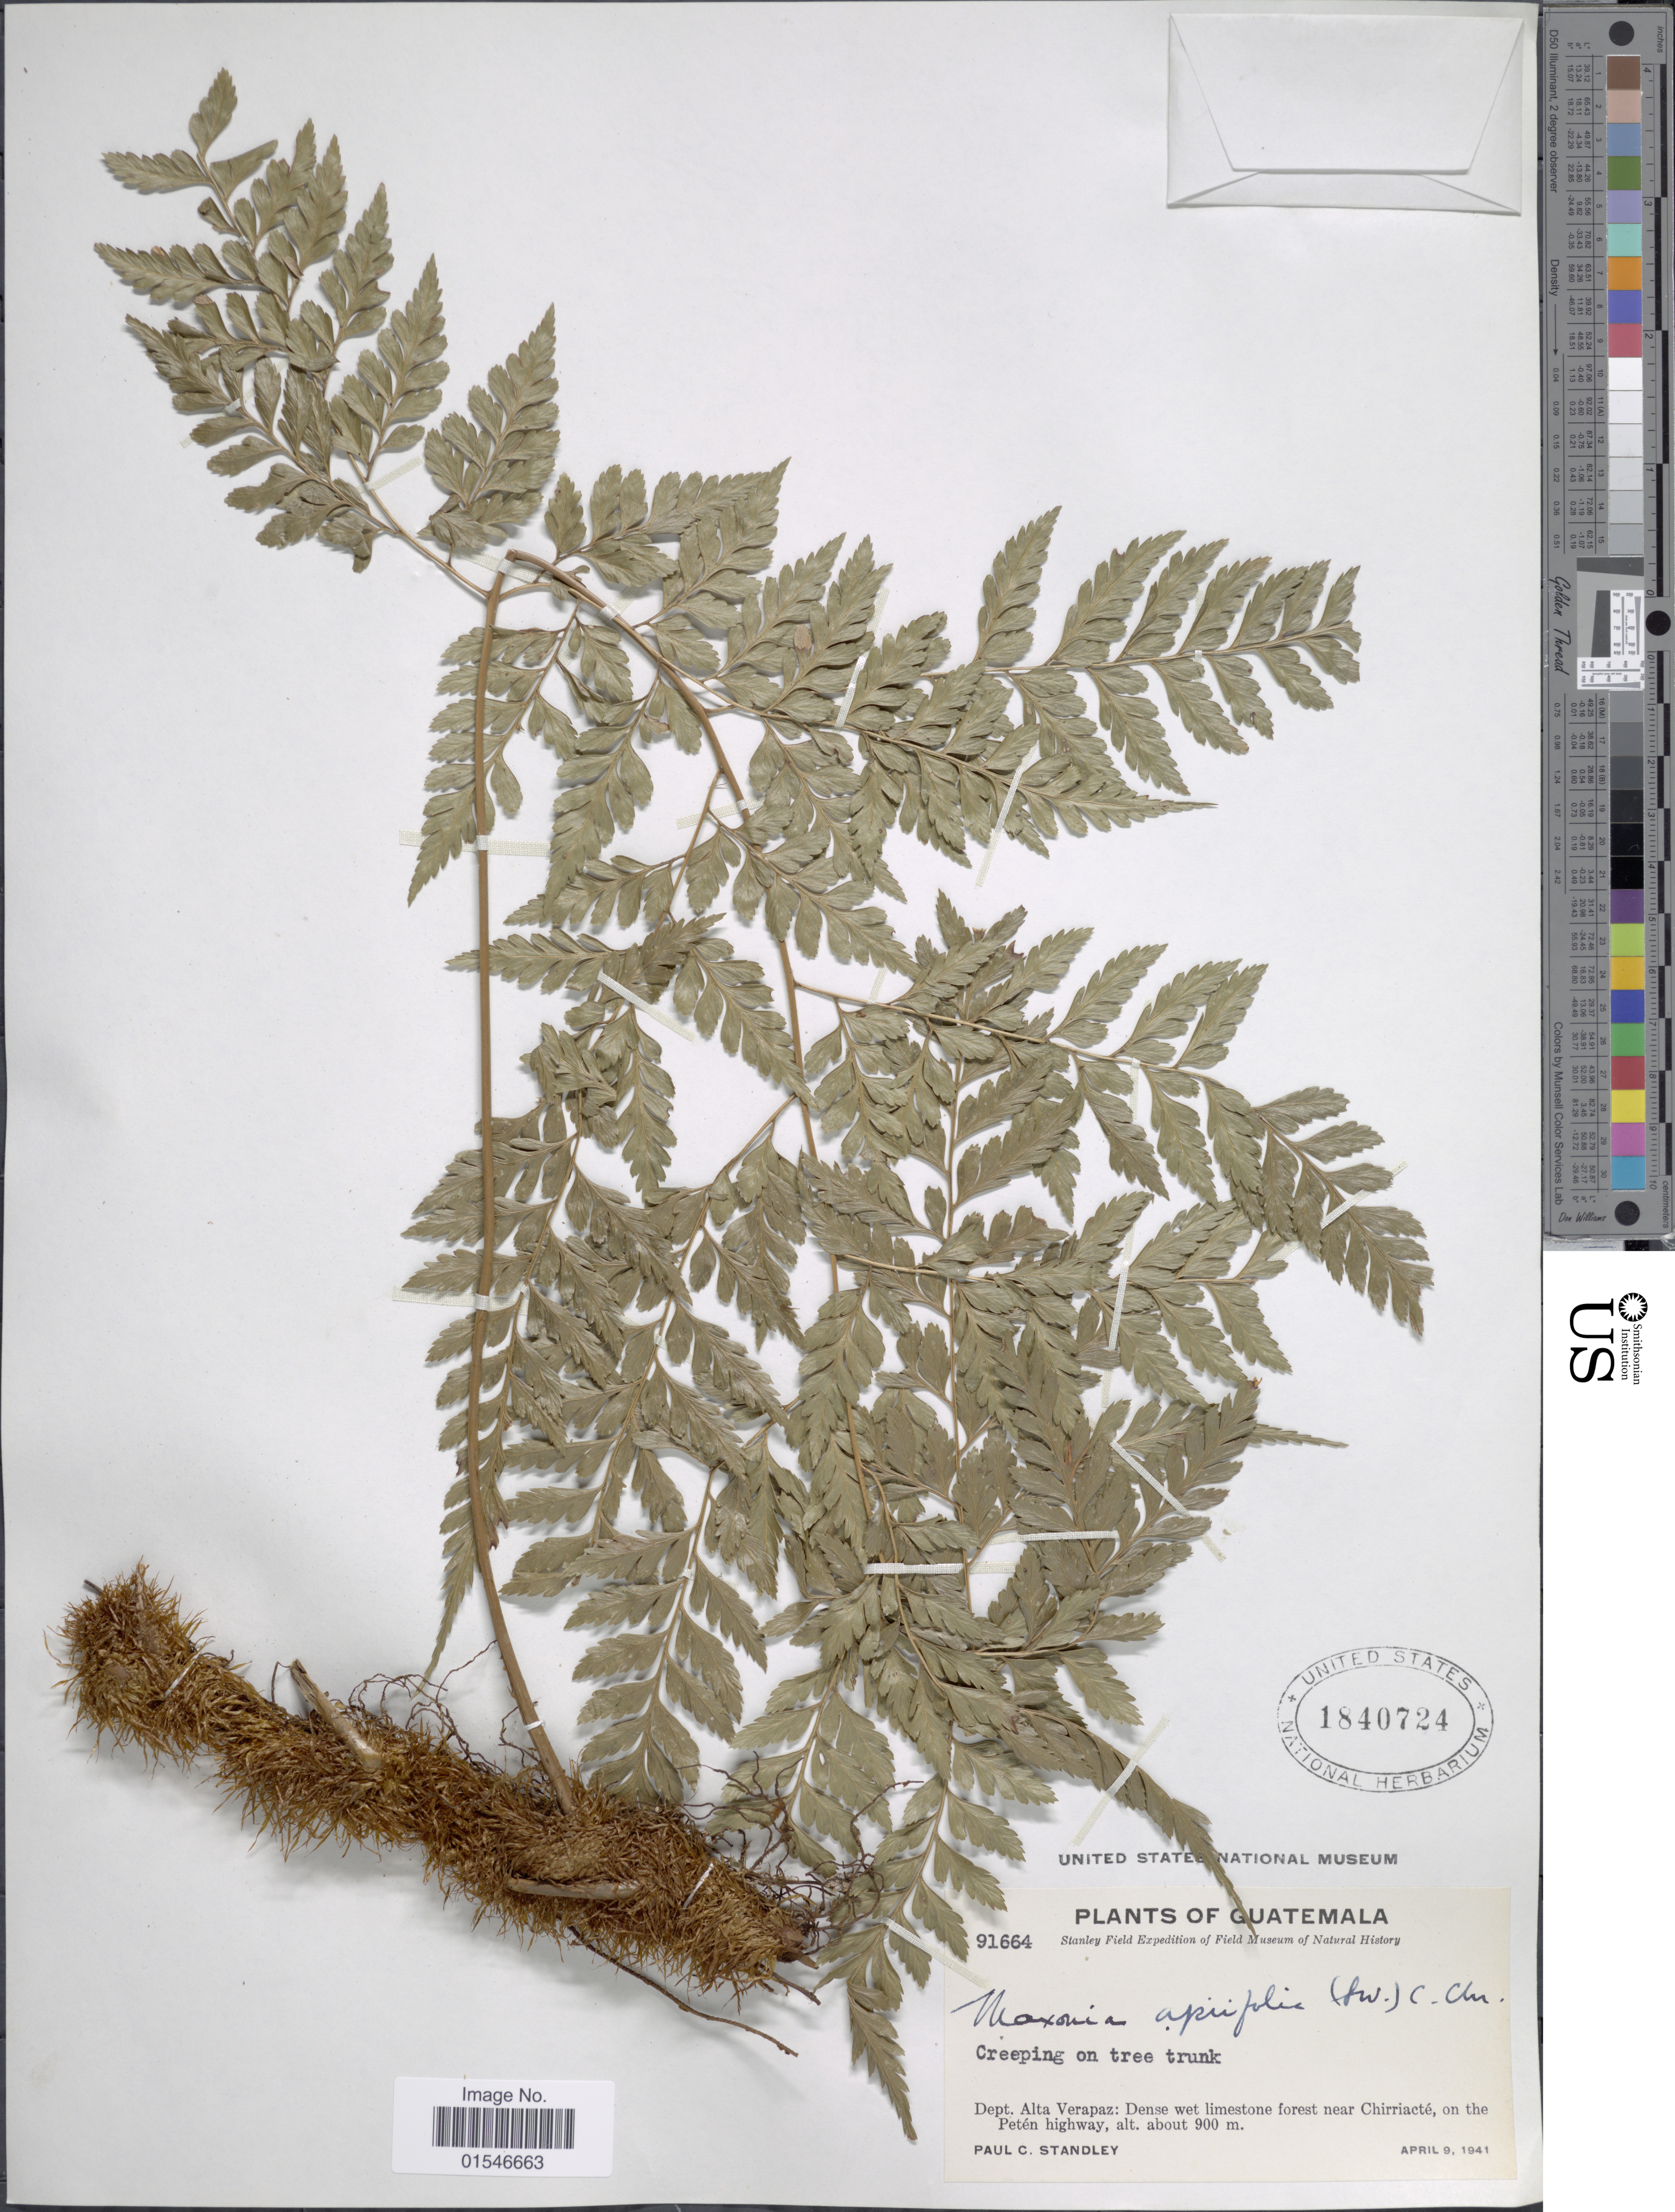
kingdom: Plantae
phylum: Tracheophyta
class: Polypodiopsida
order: Polypodiales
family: Dryopteridaceae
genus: Maxonia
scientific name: Maxonia apiifolia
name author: (Sw.) C. Chr.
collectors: P. C. Standley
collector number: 91664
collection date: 1941-04-09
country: Guatemala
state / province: Alta Verapaz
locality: Dense wet limestone forest near Chirriacté, on the Petén highway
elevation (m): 900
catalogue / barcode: US 1840724